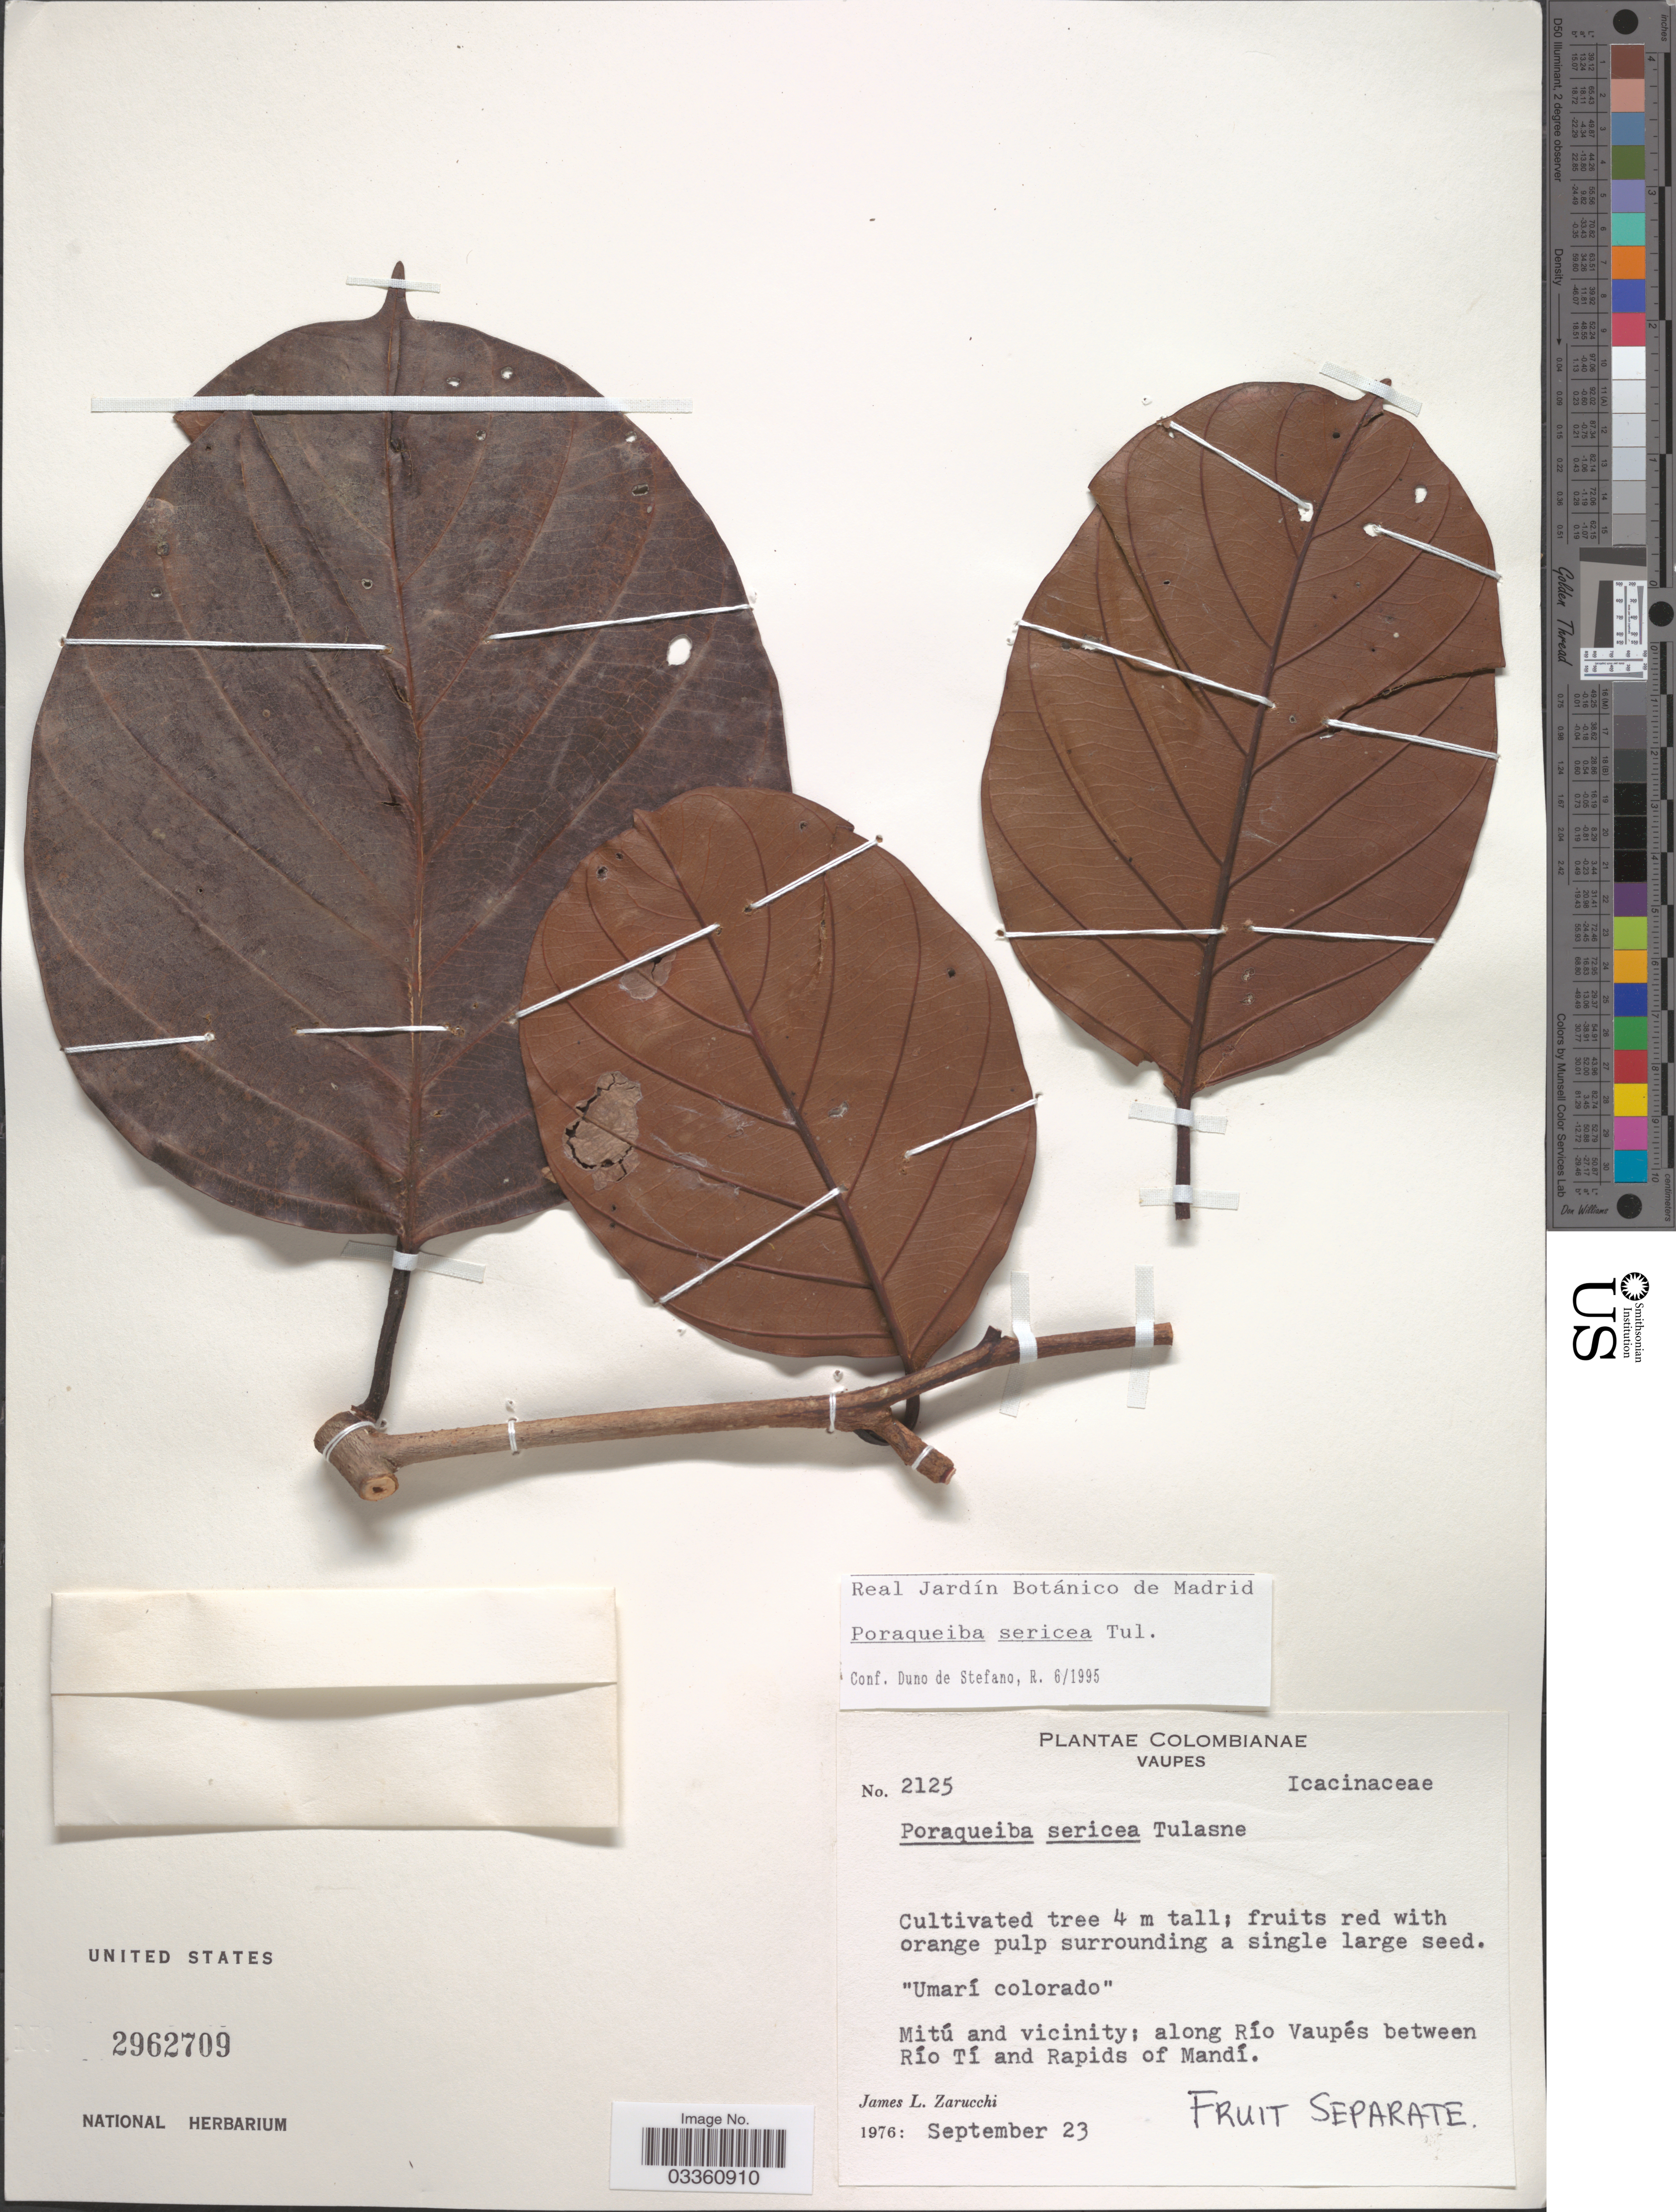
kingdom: Plantae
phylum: Tracheophyta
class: Magnoliopsida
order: Metteniusales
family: Metteniusaceae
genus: Poraqueiba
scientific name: Poraqueiba sericea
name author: Tul.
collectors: J. L. Zarucchi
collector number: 2125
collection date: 1976-09-23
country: Colombia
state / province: Vaupés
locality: Mitú and vicinity; along Río Vaupés between Río Ti and Rapids of Mandí.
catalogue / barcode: US 2962709